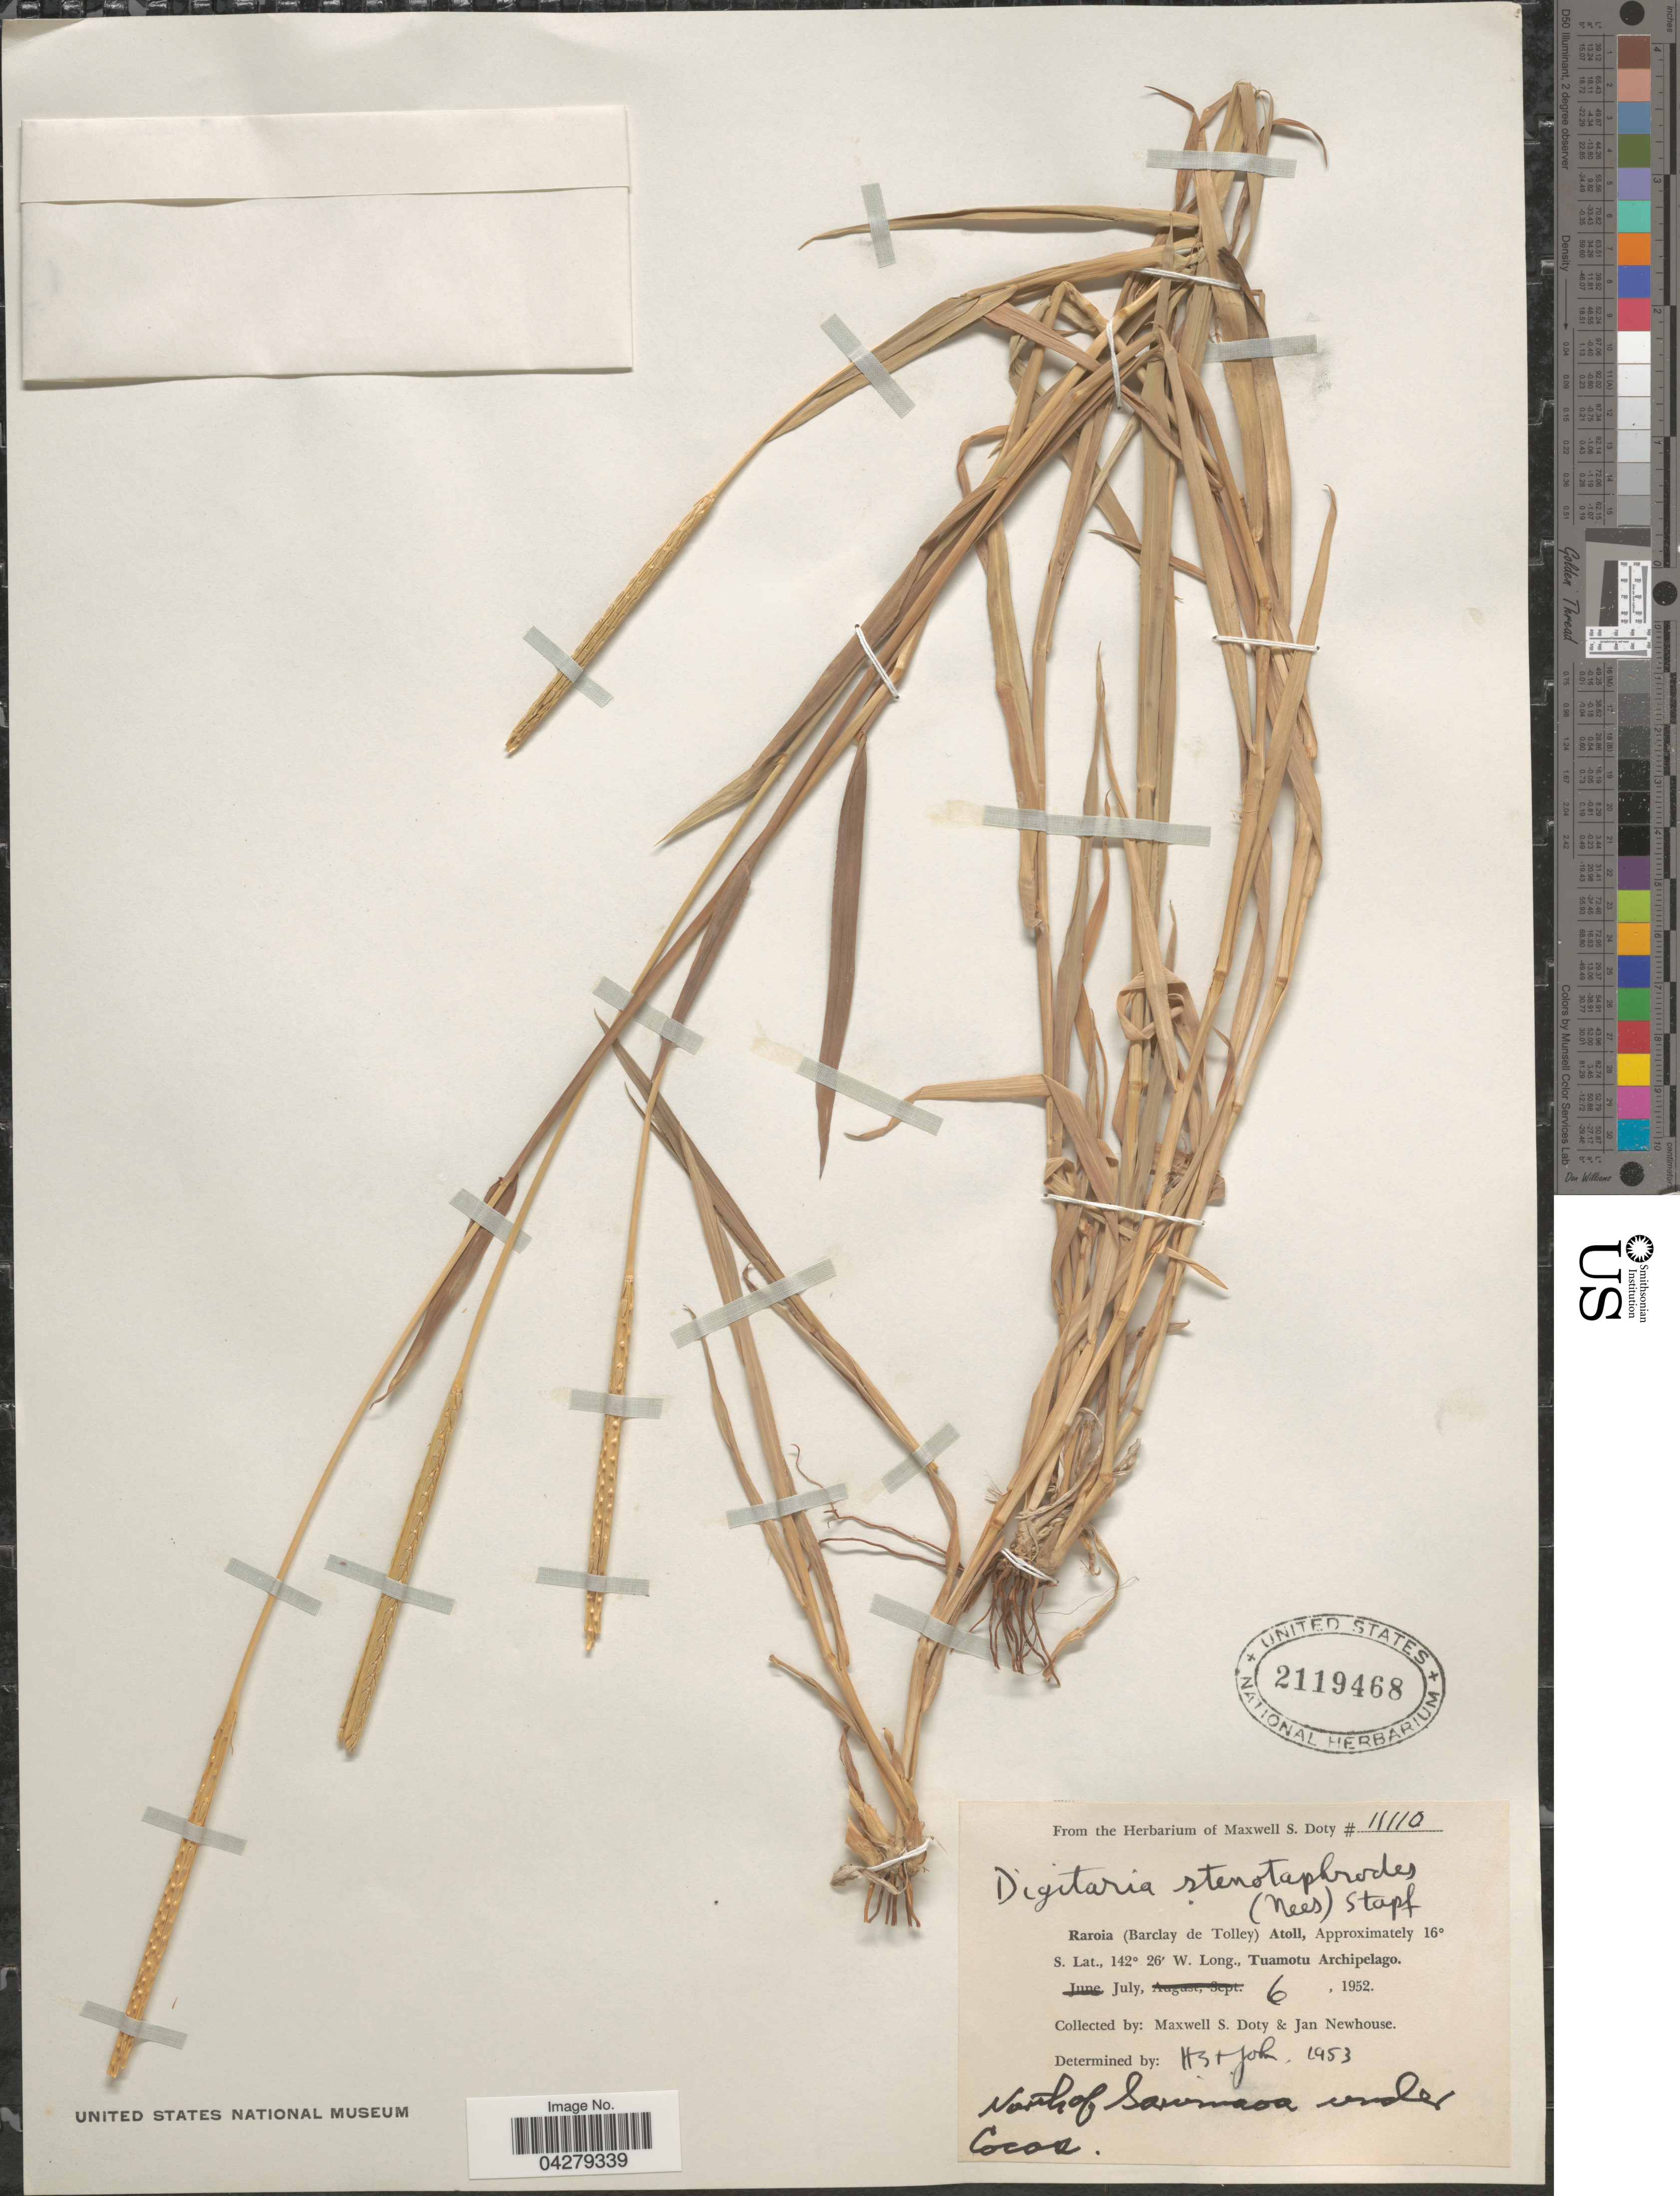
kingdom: Plantae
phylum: Tracheophyta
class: Liliopsida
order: Poales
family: Poaceae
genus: Digitaria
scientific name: Digitaria stenotaphrodes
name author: (Steud.) Stapf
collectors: M. S. Doty & J. Newhouse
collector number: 11110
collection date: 1952-07-06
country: French Polynesia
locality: Raroia (Barclay de Tolley) Atoll. Tuamotu Archipelago. North of Sa [illegible text] under Cocos.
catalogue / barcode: US 2119468